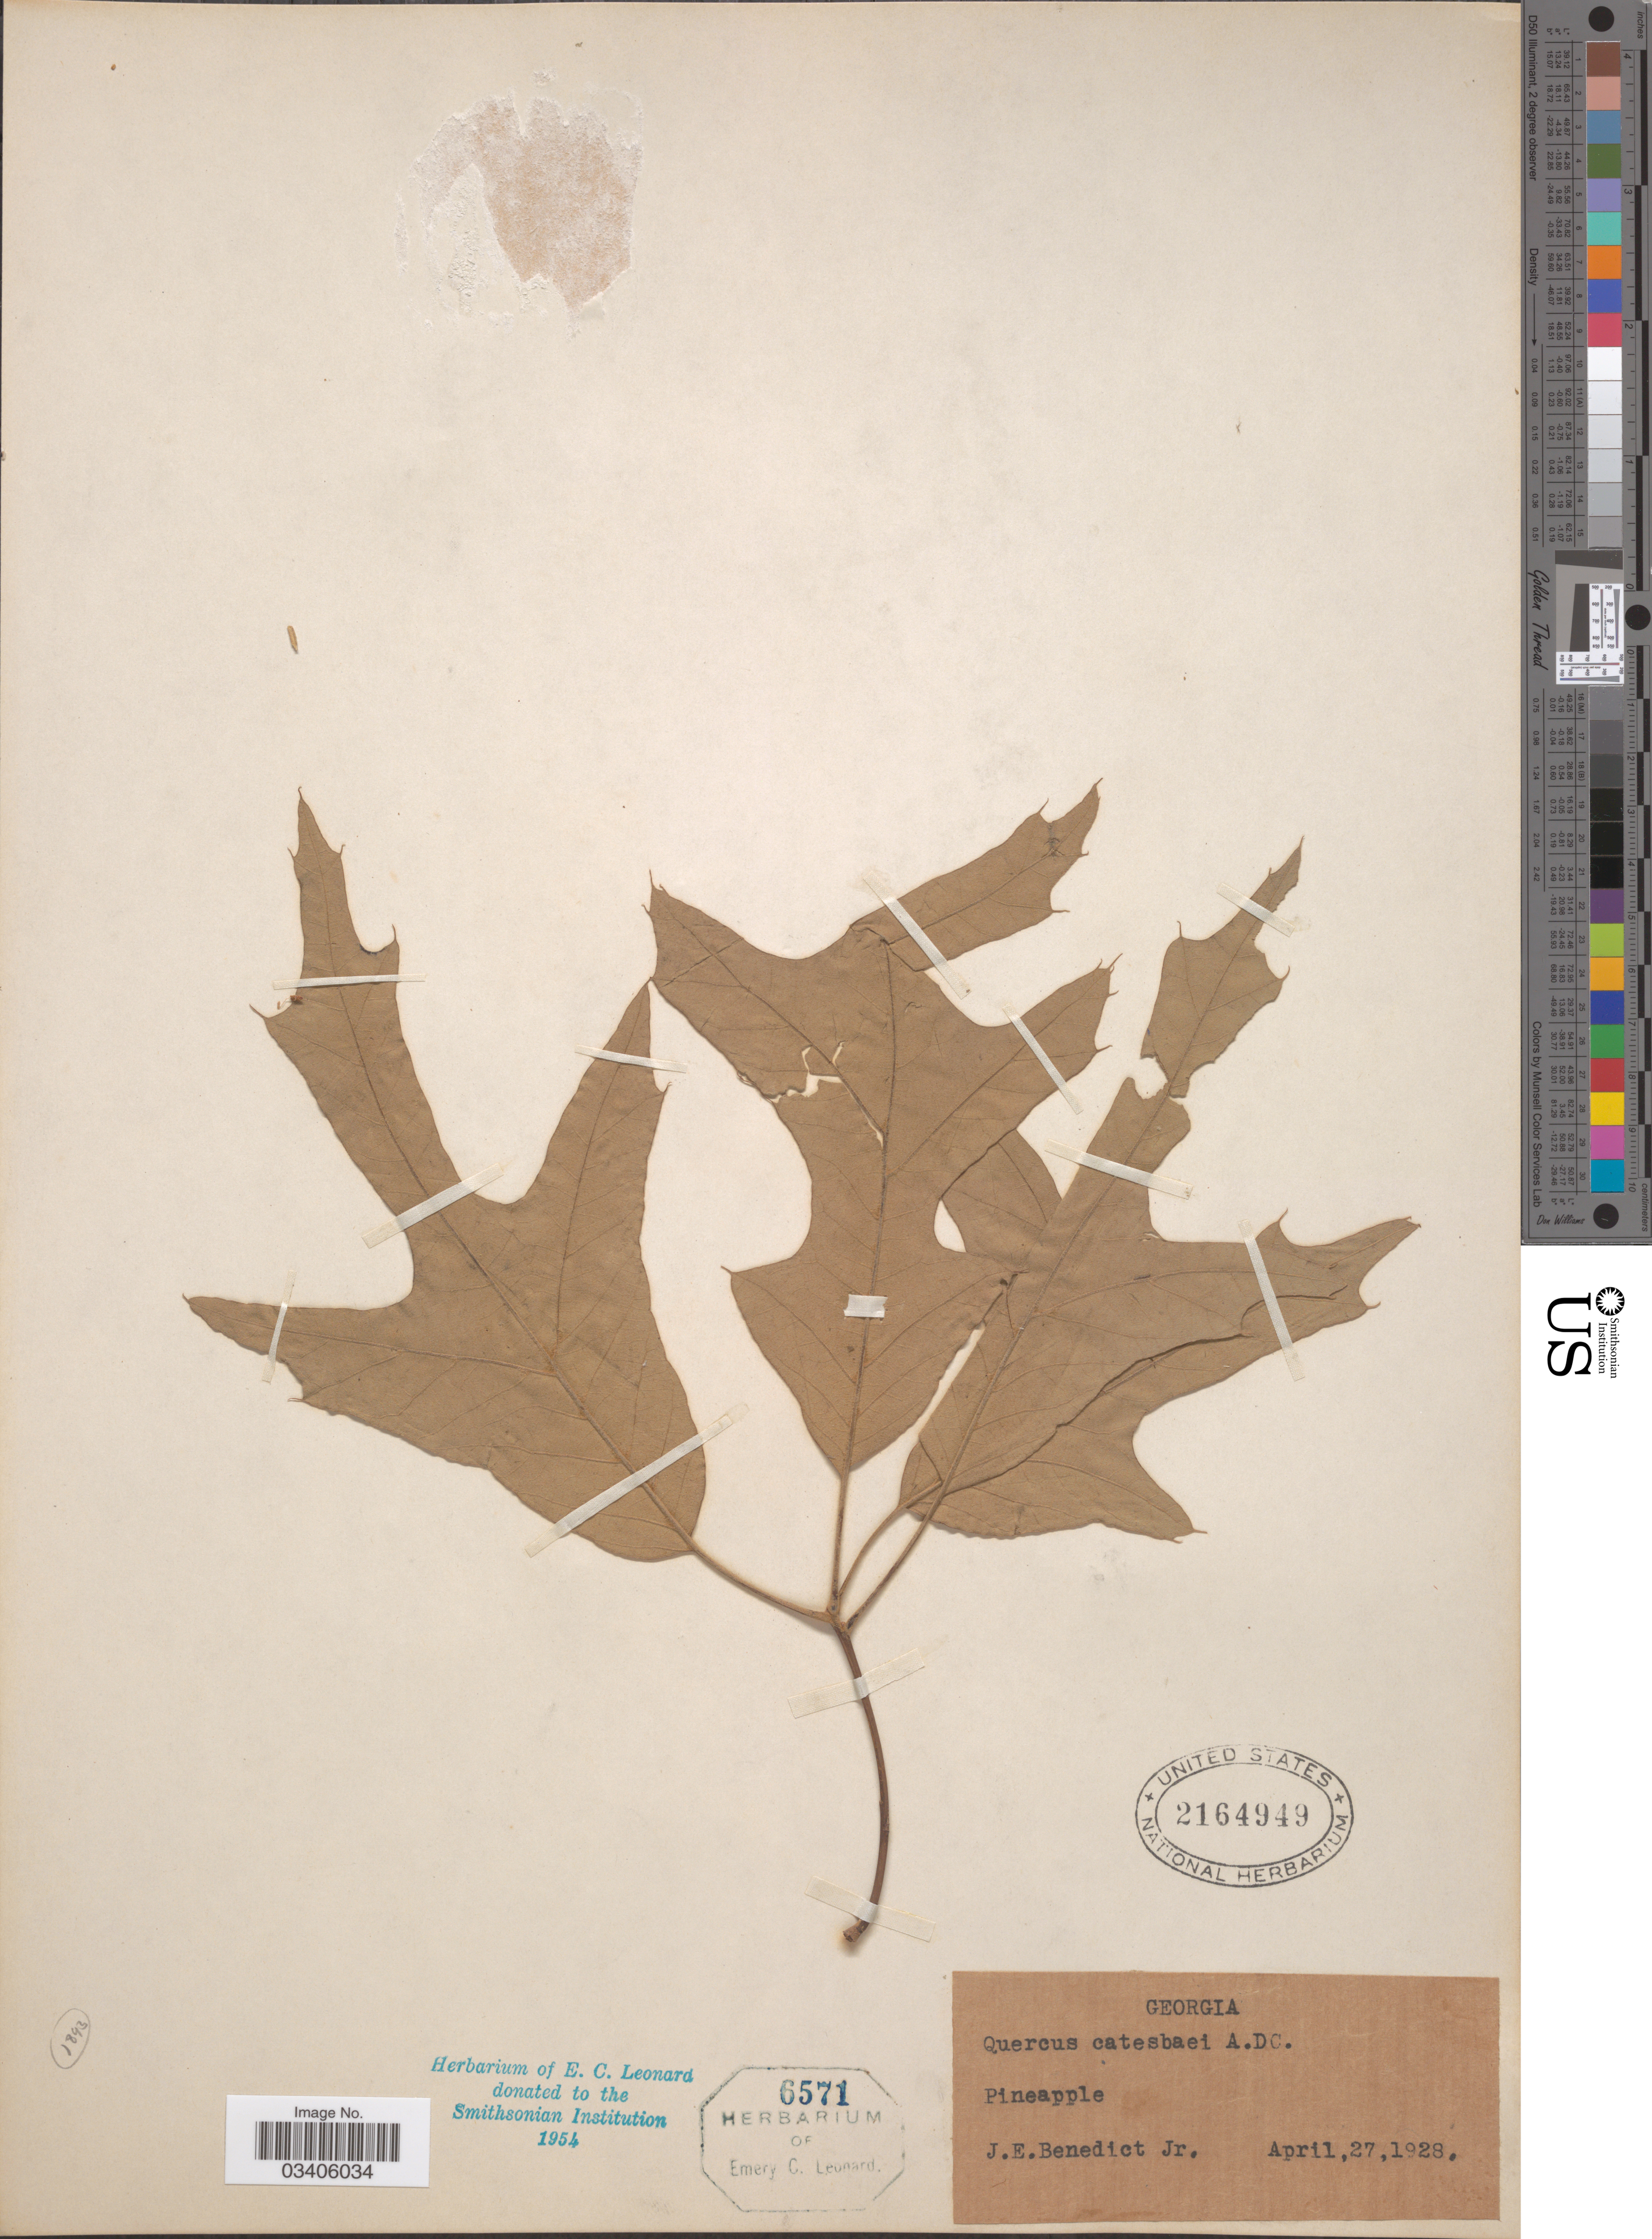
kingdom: Plantae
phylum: Tracheophyta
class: Magnoliopsida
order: Fagales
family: Fagaceae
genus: Quercus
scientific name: Quercus laevis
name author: Walter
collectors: J. Benedict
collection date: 1928-04-27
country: United States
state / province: Georgia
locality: Pineapple.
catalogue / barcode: US 2164949